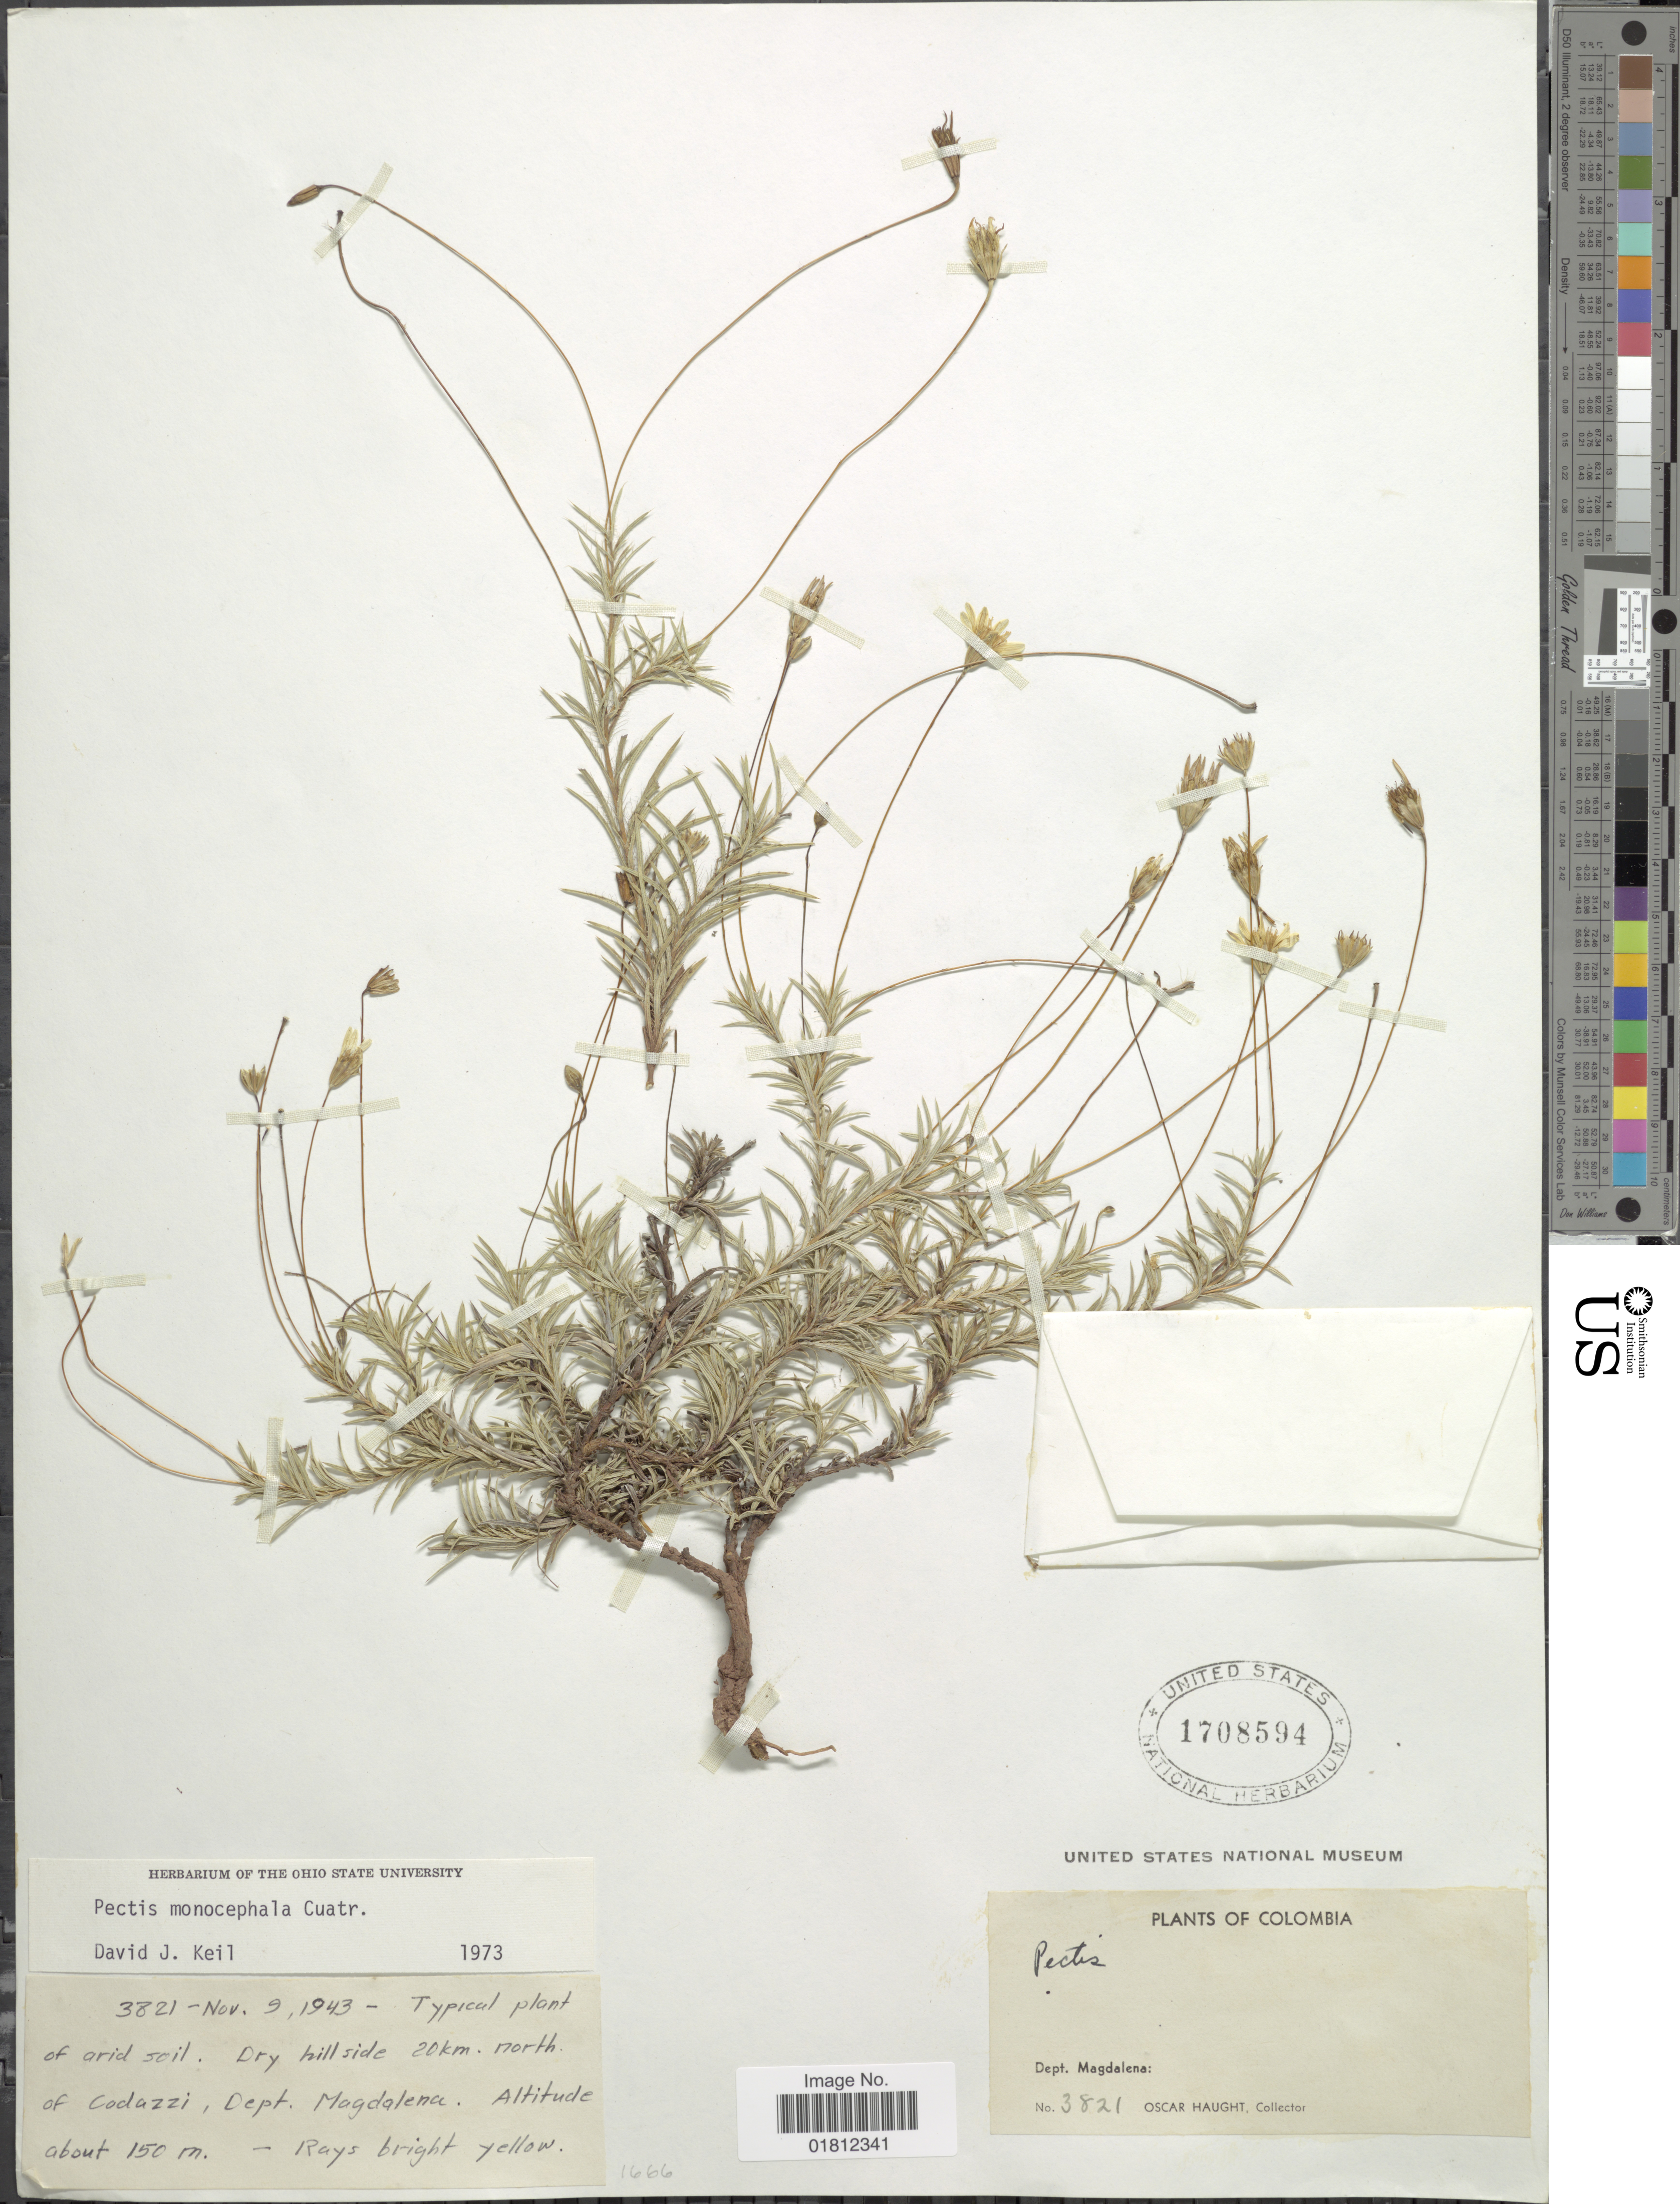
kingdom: Plantae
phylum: Tracheophyta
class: Magnoliopsida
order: Asterales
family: Asteraceae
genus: Pectis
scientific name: Pectis monocephala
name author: Cuatrec.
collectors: O. Haught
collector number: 3821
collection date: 1943-11-09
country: Colombia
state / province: Magdalena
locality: Dept. Magdalen. Dry hill side 20 km. north of Codazzi. Dept. Magdalena.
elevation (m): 150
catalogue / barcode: US 1708594